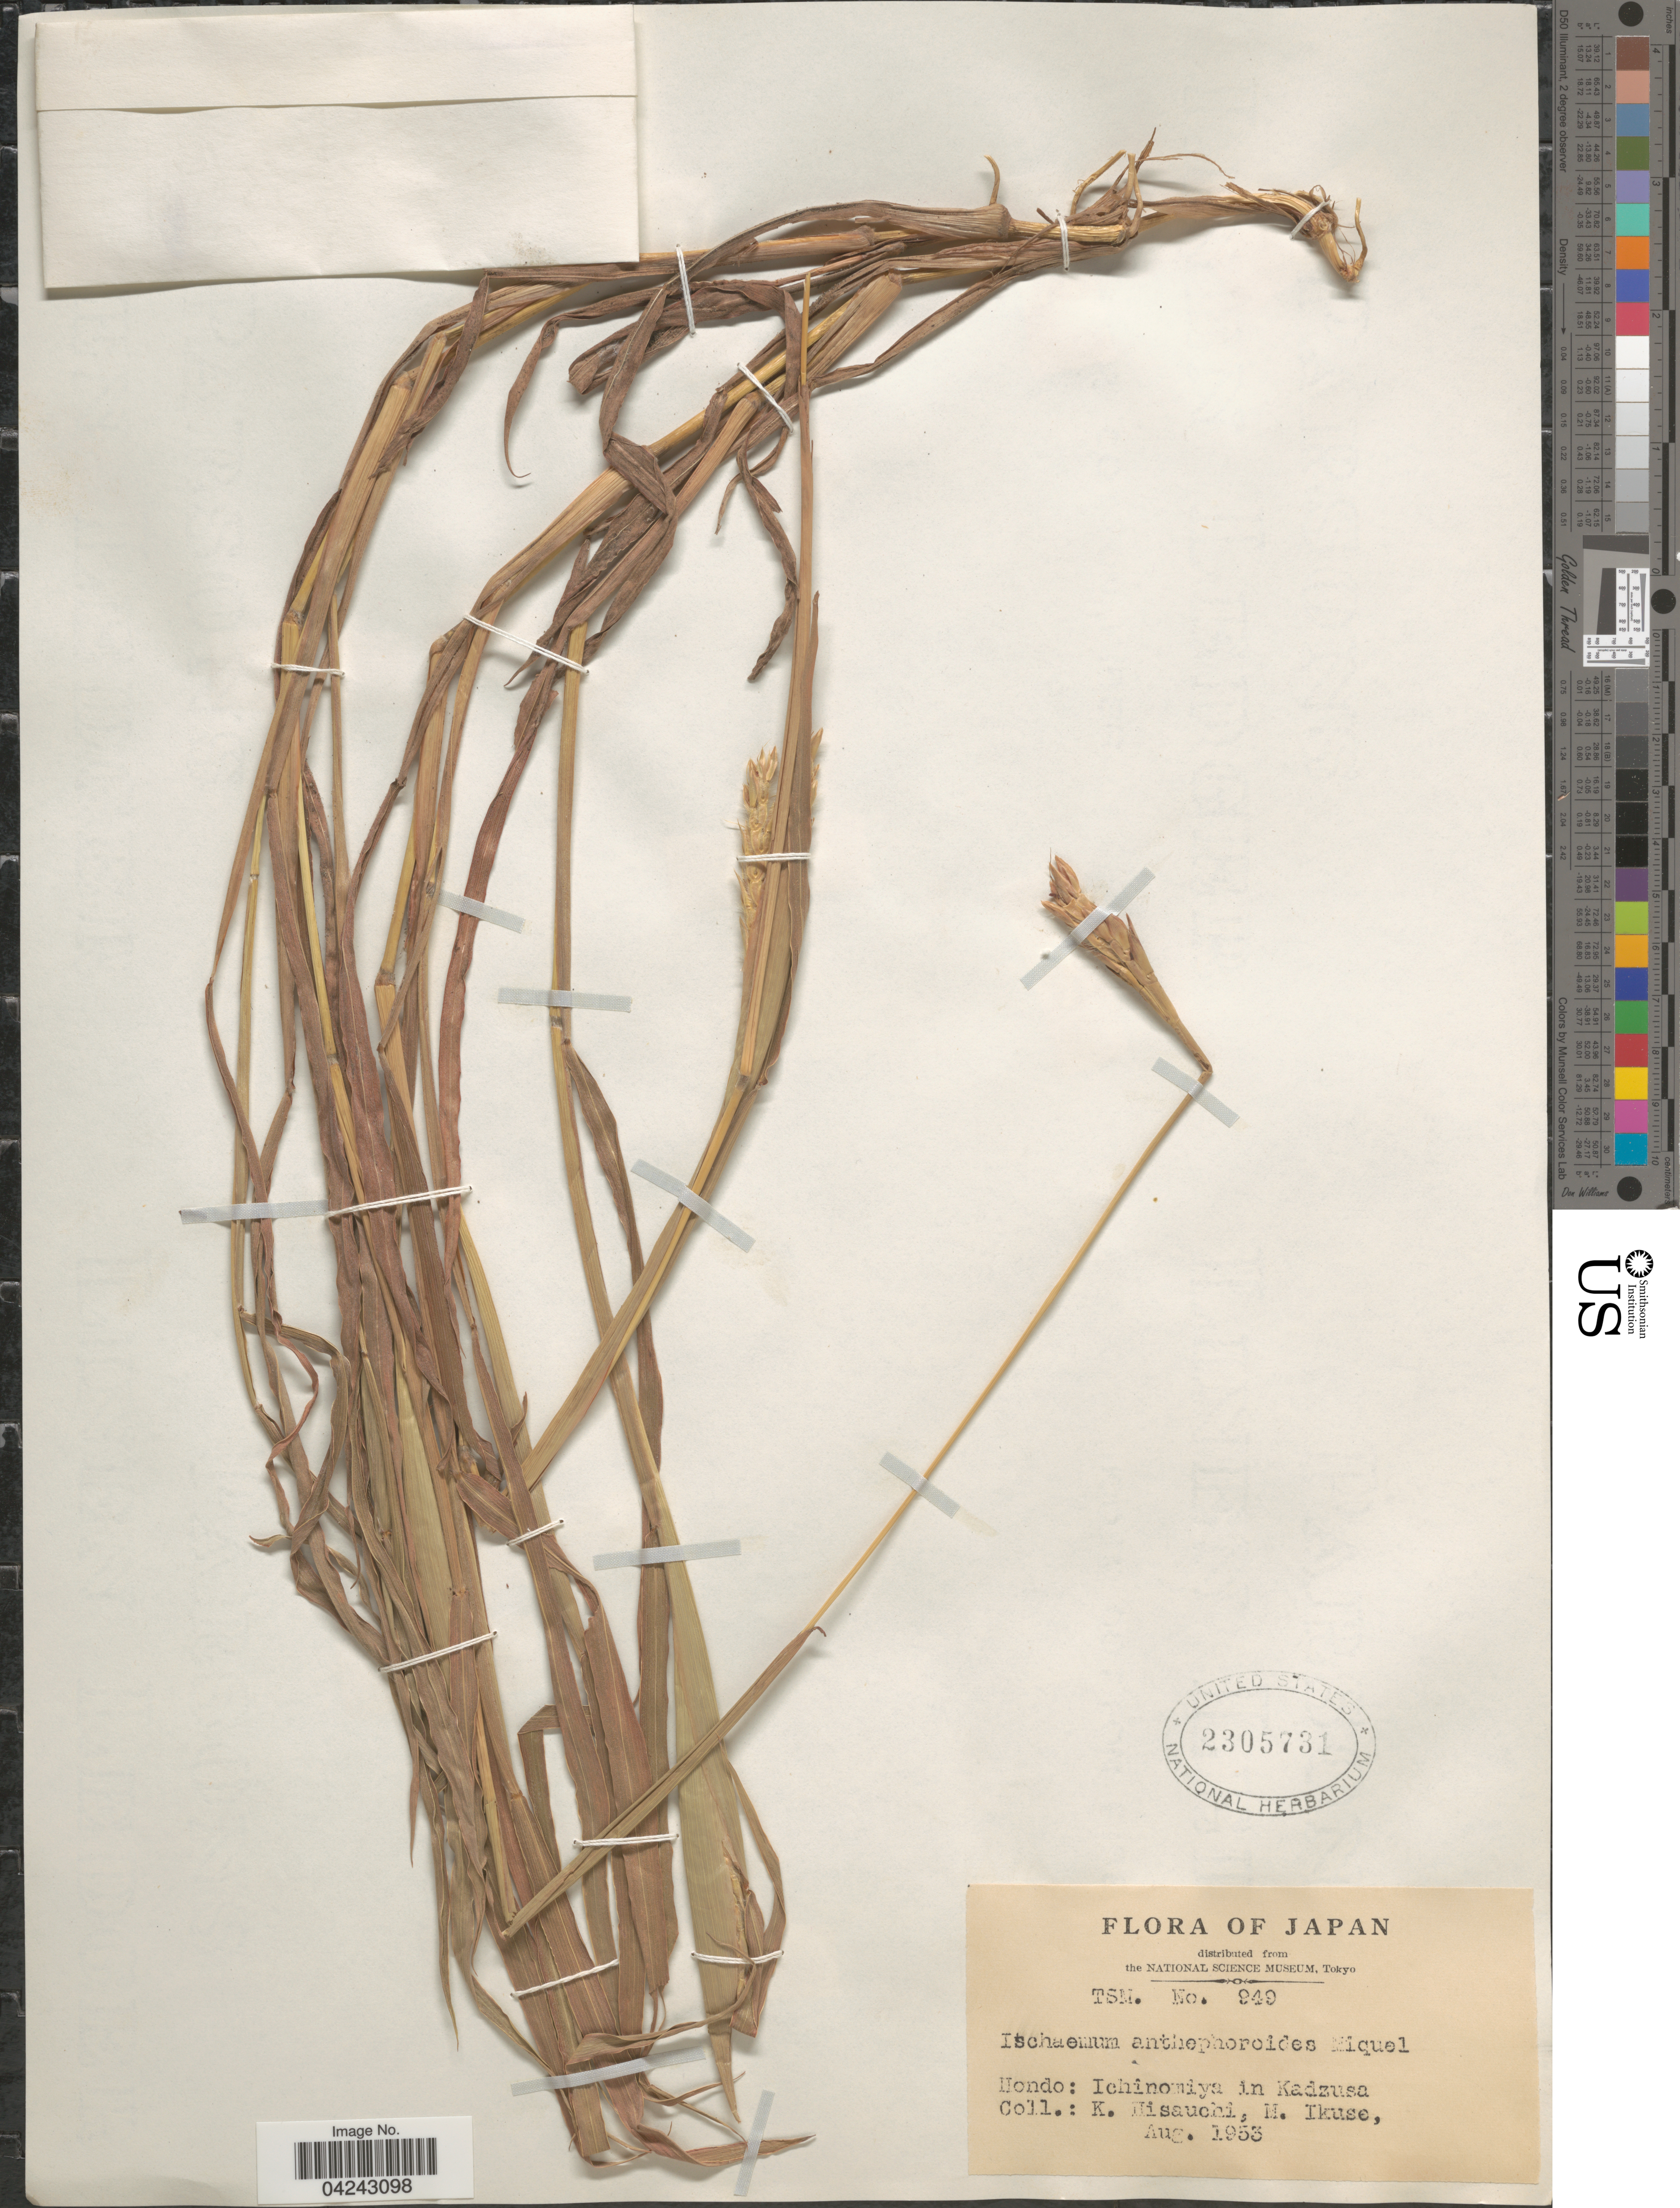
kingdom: Plantae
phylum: Tracheophyta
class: Liliopsida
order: Poales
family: Poaceae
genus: Ischaemum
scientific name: Ischaemum anthephoroides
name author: (Steud.) Miq.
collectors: K. Hisauchi & M. Ikuse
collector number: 940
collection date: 1953-08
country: Japan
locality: Hondo: Ichinomiya in Kadzusa.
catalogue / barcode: US 2305731